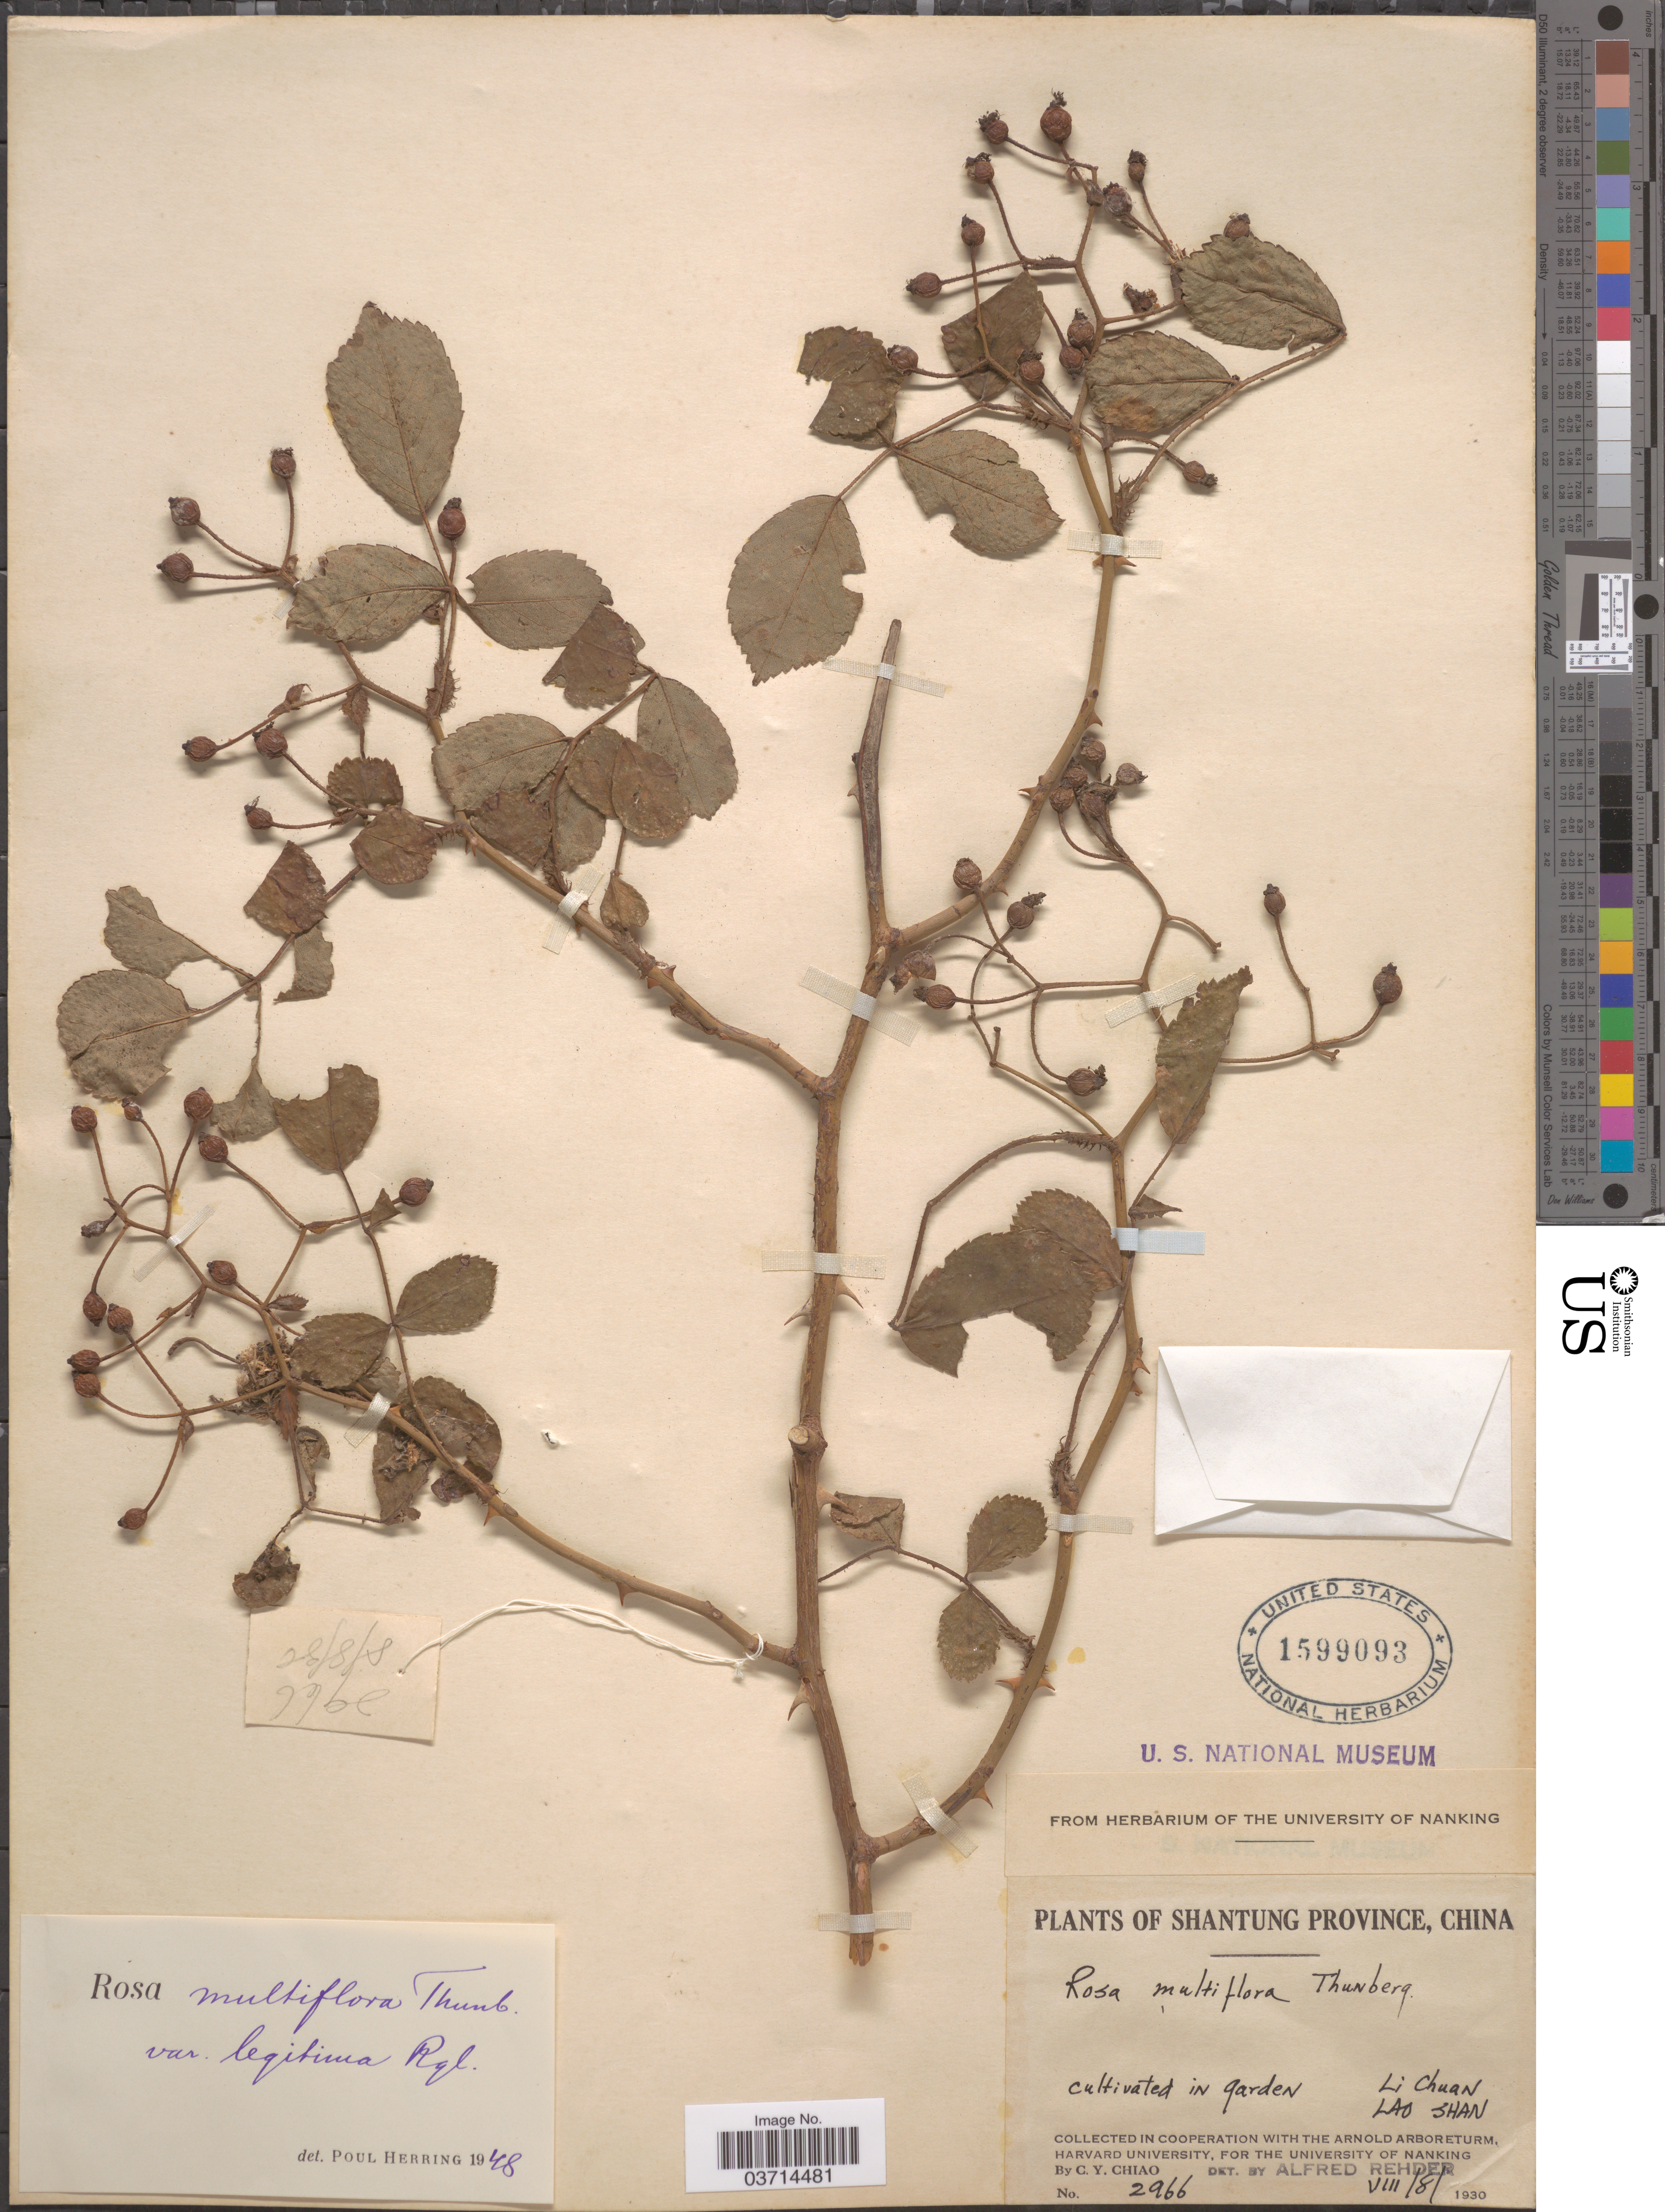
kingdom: Plantae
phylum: Tracheophyta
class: Magnoliopsida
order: Rosales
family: Rosaceae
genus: Rosa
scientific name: Rosa multiflora var. legitima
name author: Regel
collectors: C. Y. Chiao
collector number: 2966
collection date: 1930-08-08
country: China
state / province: Shandong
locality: Shantung Province. Li Chuan. Lao Shan.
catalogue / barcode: US 1599093